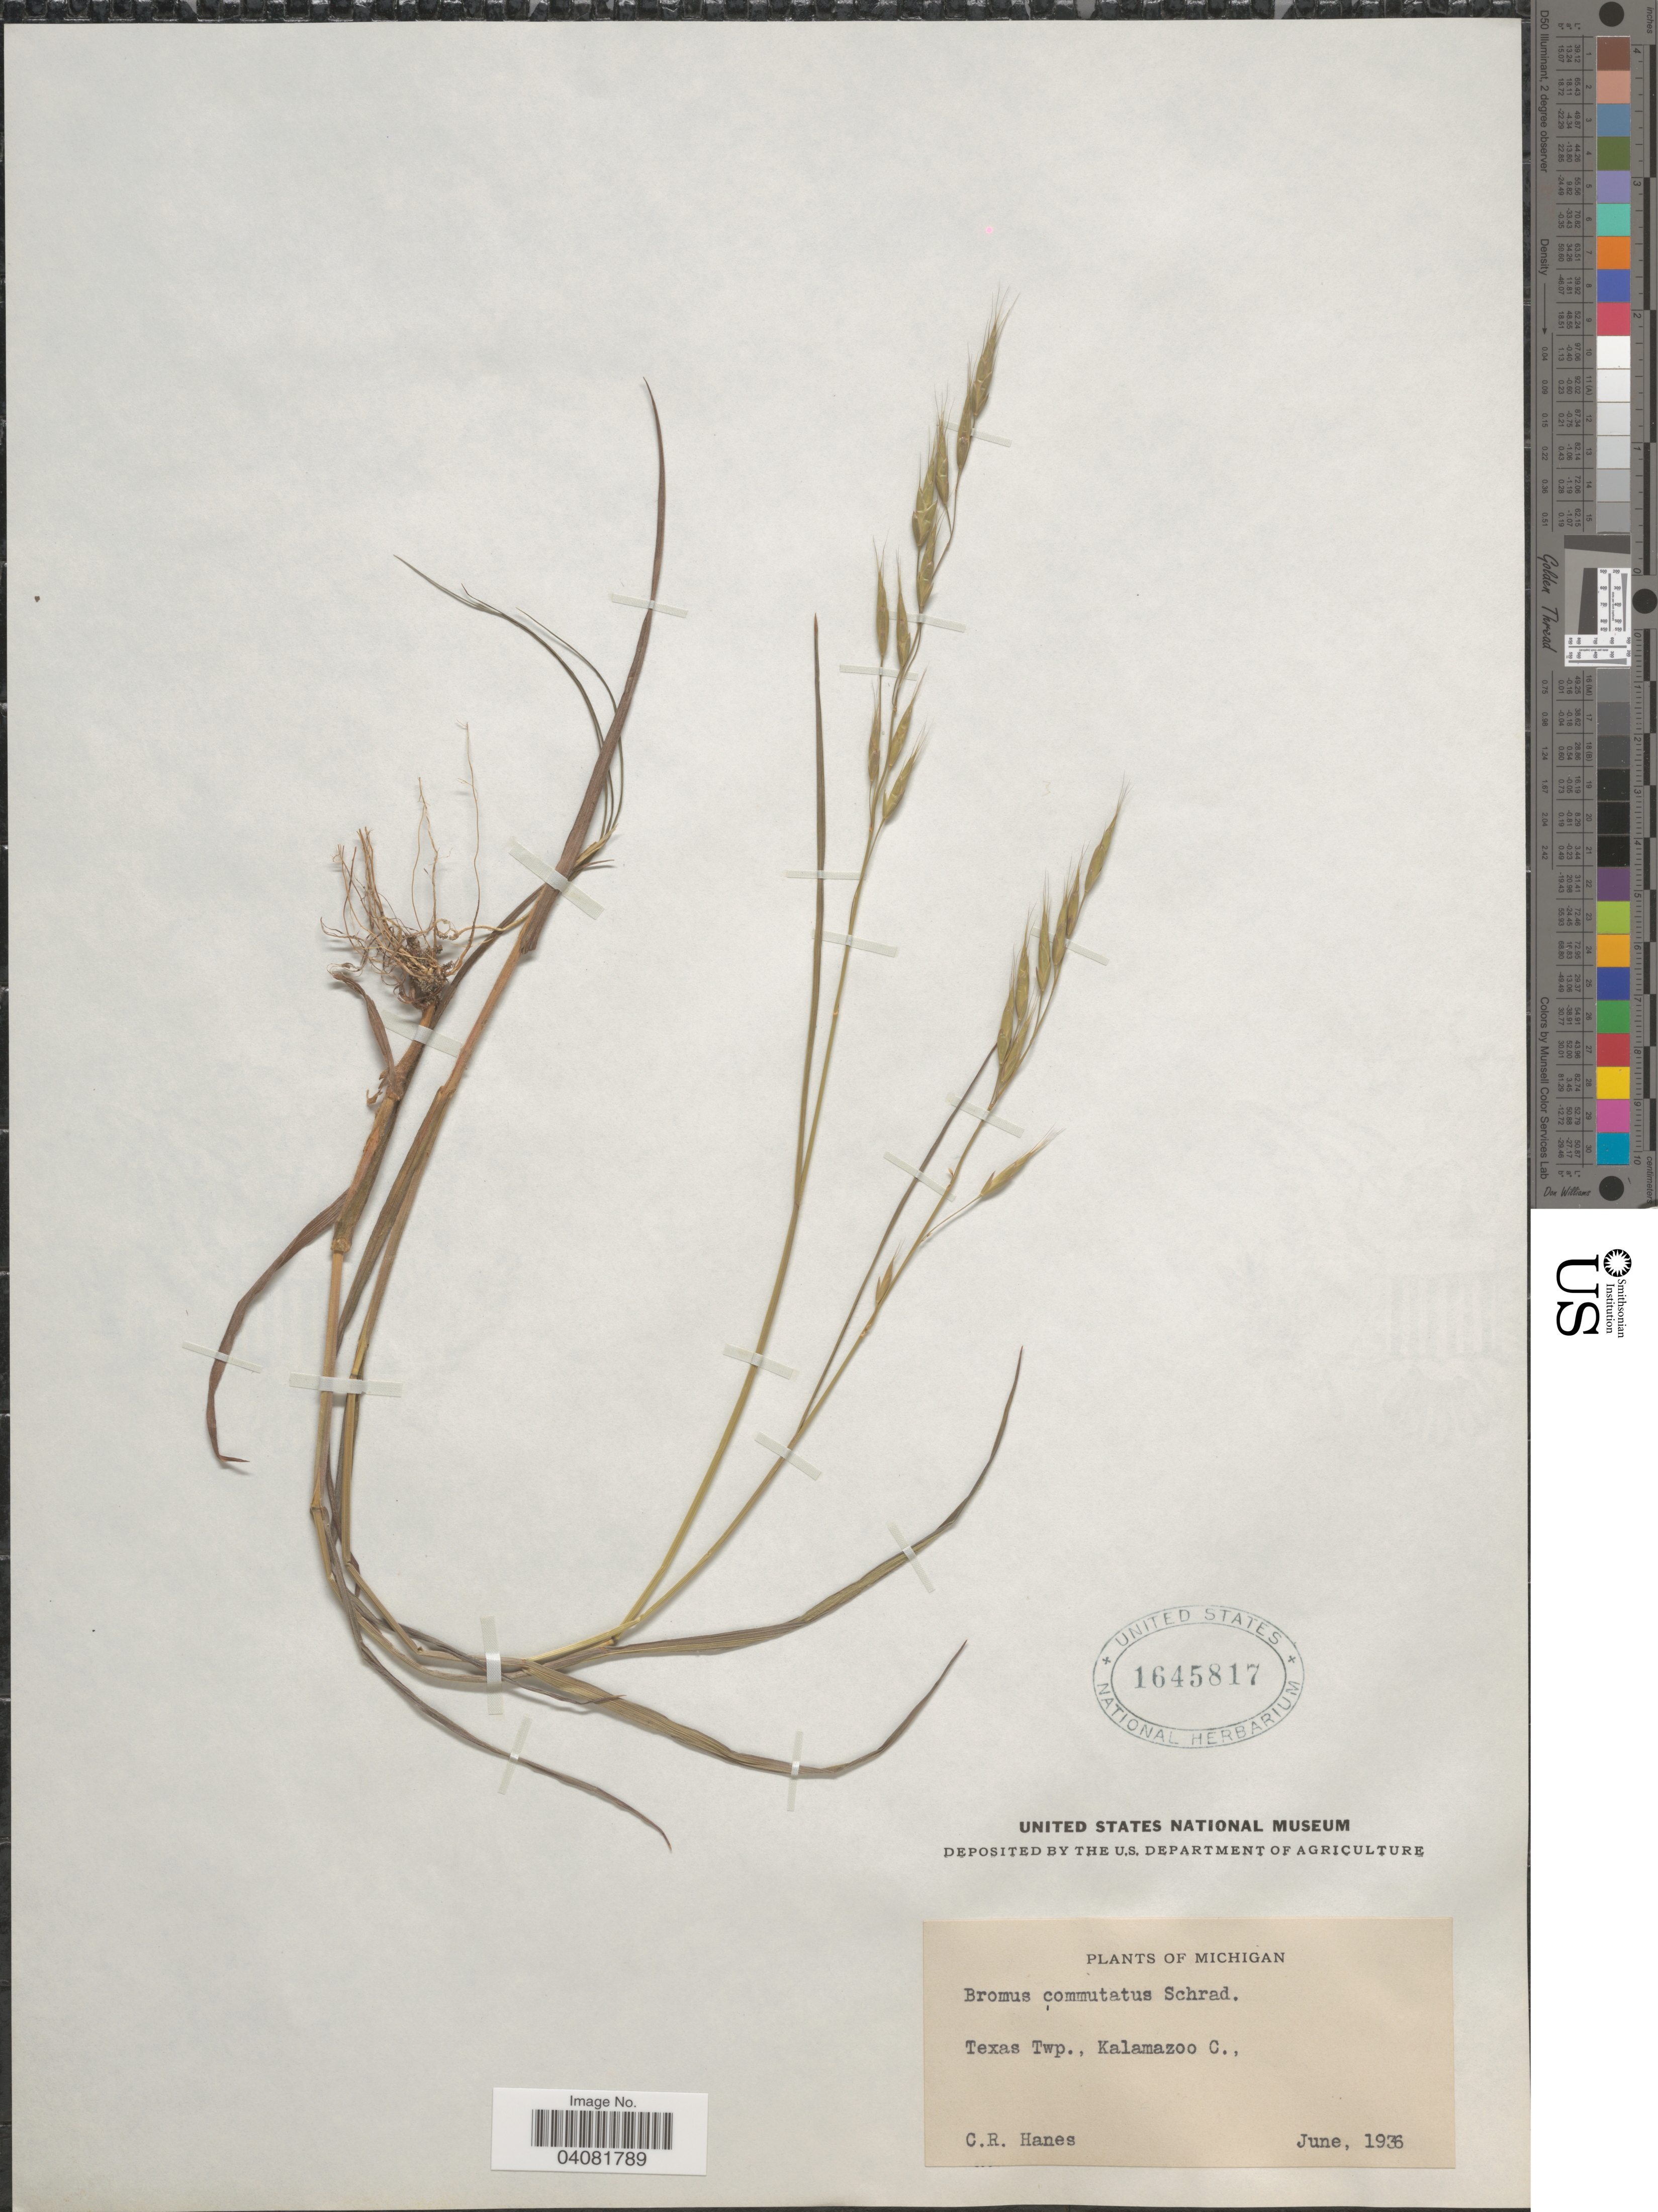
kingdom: Plantae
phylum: Tracheophyta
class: Liliopsida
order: Poales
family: Poaceae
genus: Bromus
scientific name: Bromus commutatus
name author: Schrad.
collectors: C. Hanes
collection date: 1936-06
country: United States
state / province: Michigan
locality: Texas Twp., Kalamazoo Co.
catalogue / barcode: US 1645817